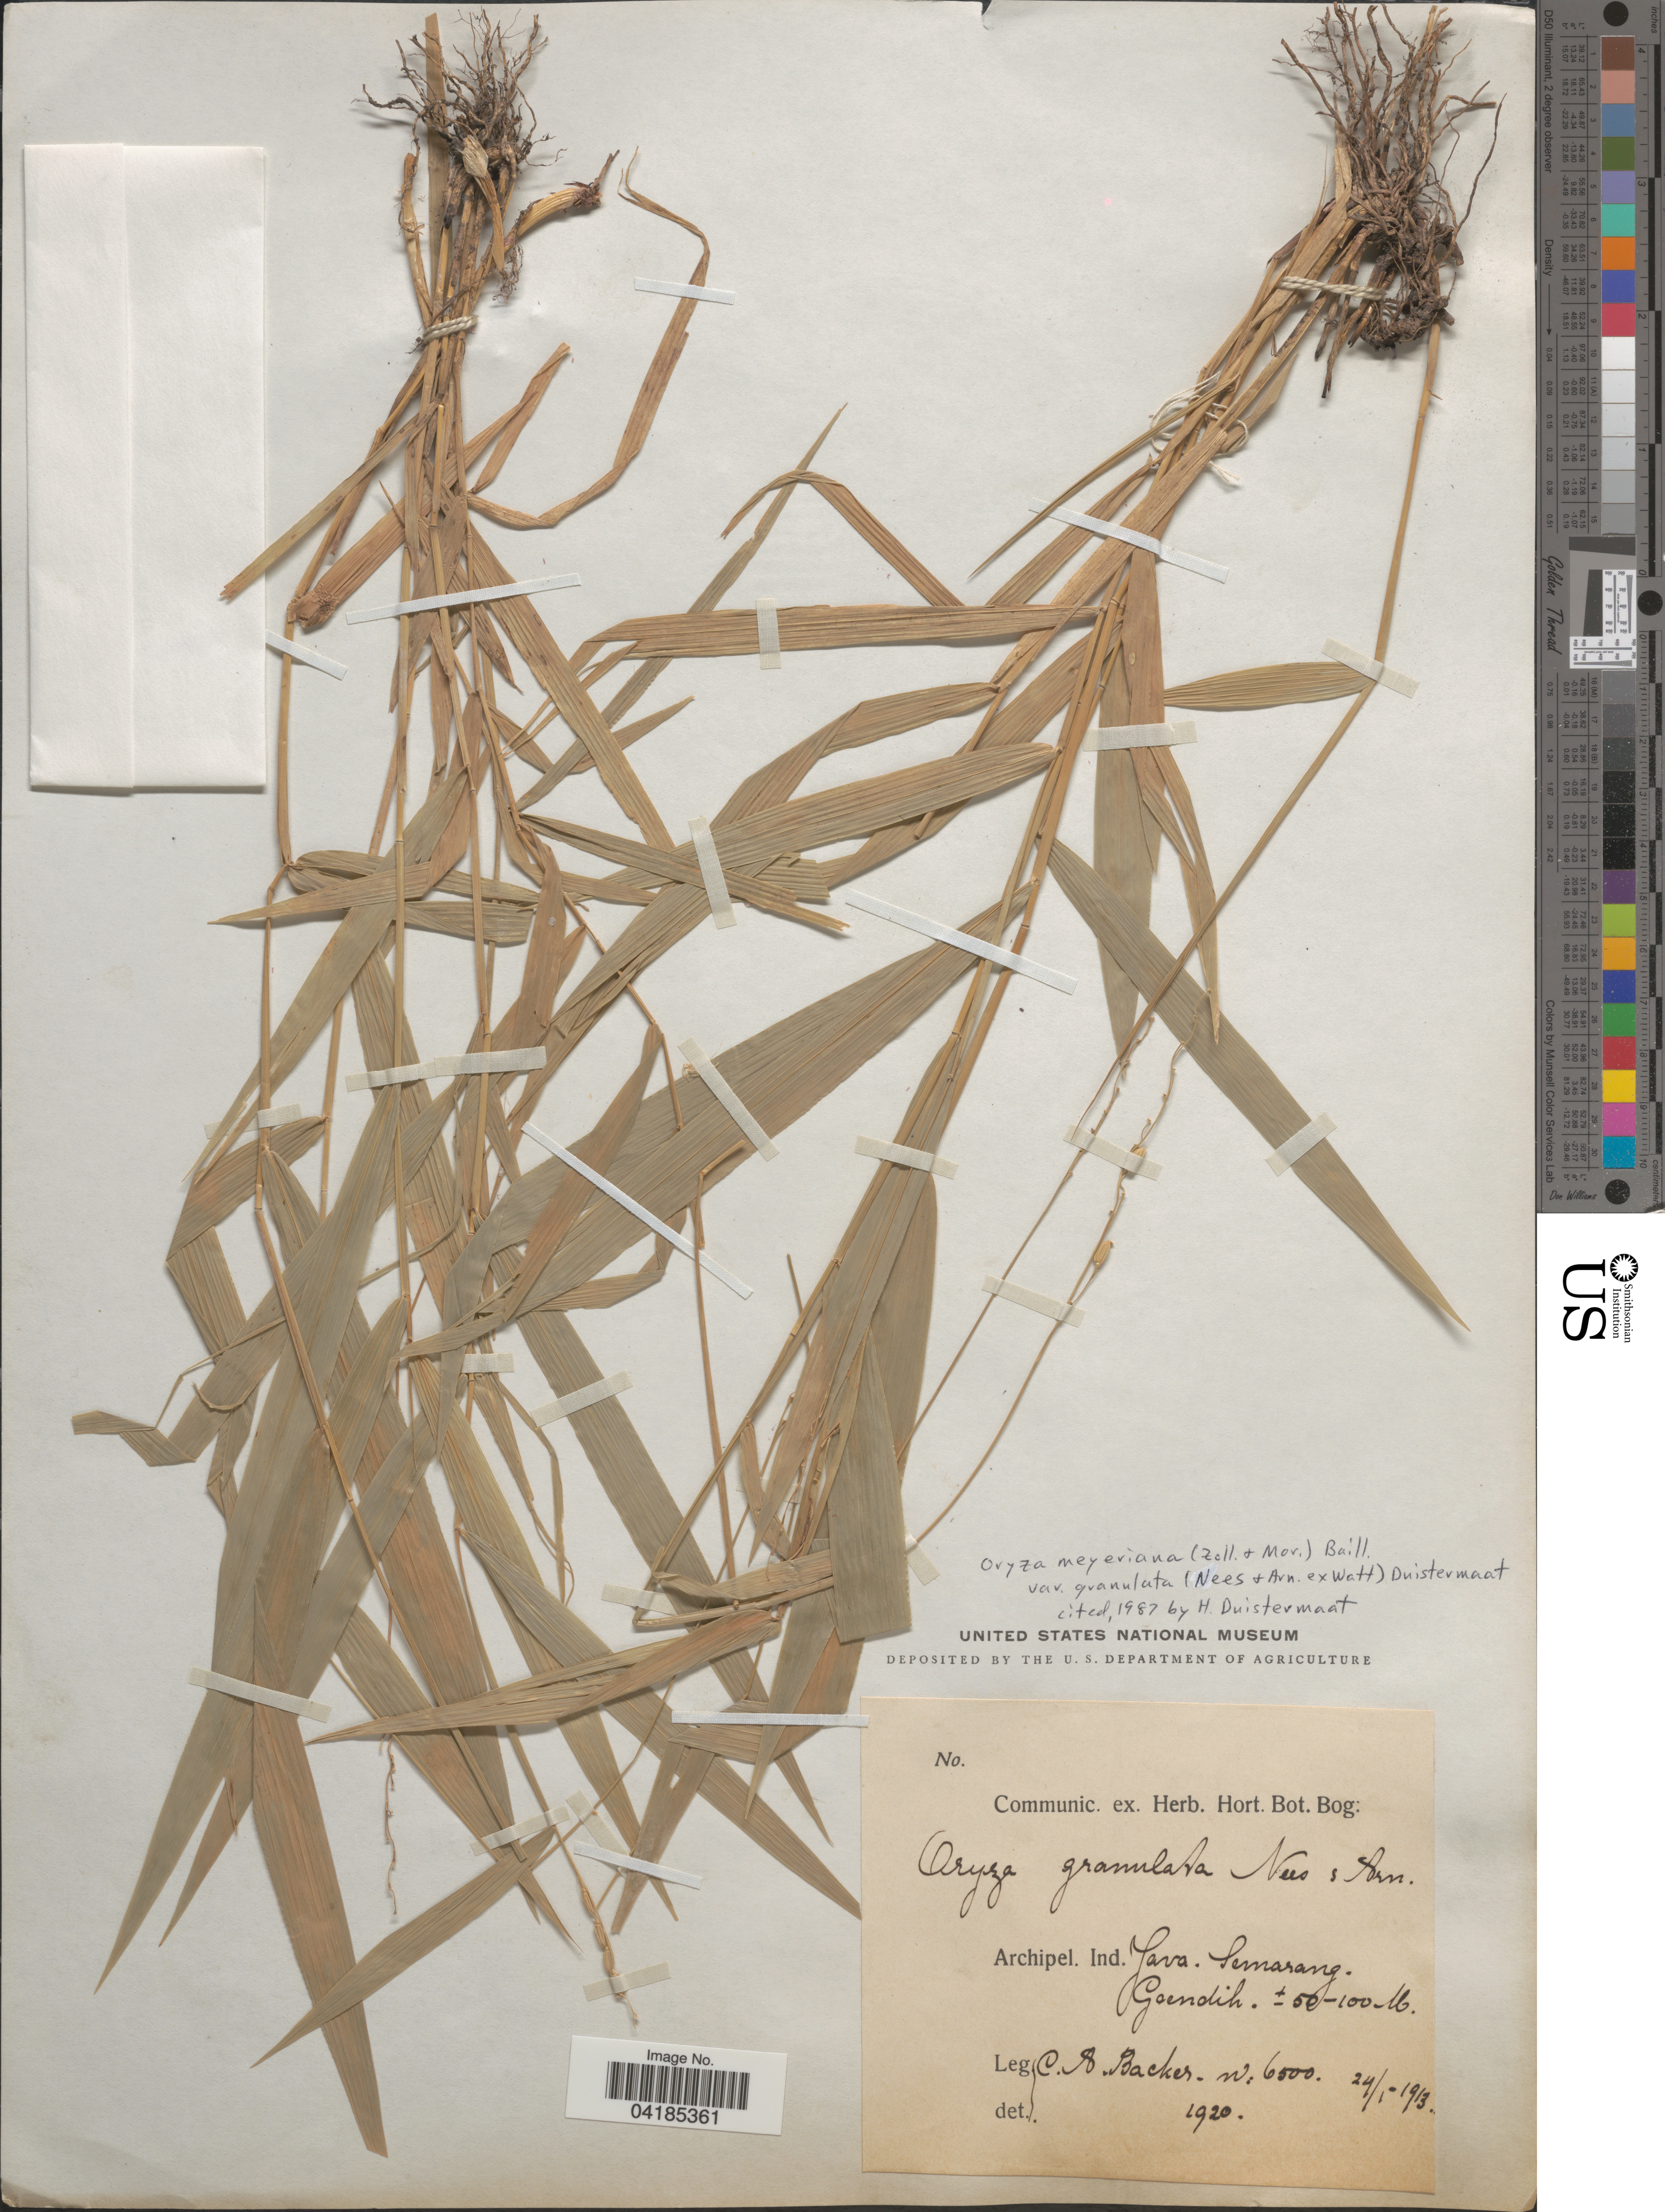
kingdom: Plantae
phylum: Tracheophyta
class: Liliopsida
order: Poales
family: Poaceae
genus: Oryza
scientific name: Oryza meyeriana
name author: (Zoll. & Mor.) Baill.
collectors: C. A. Backer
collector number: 6500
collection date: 1913-05-24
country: Indonesia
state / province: Java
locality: Archipel. Ind. Java. Semarang. Goendih.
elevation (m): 50